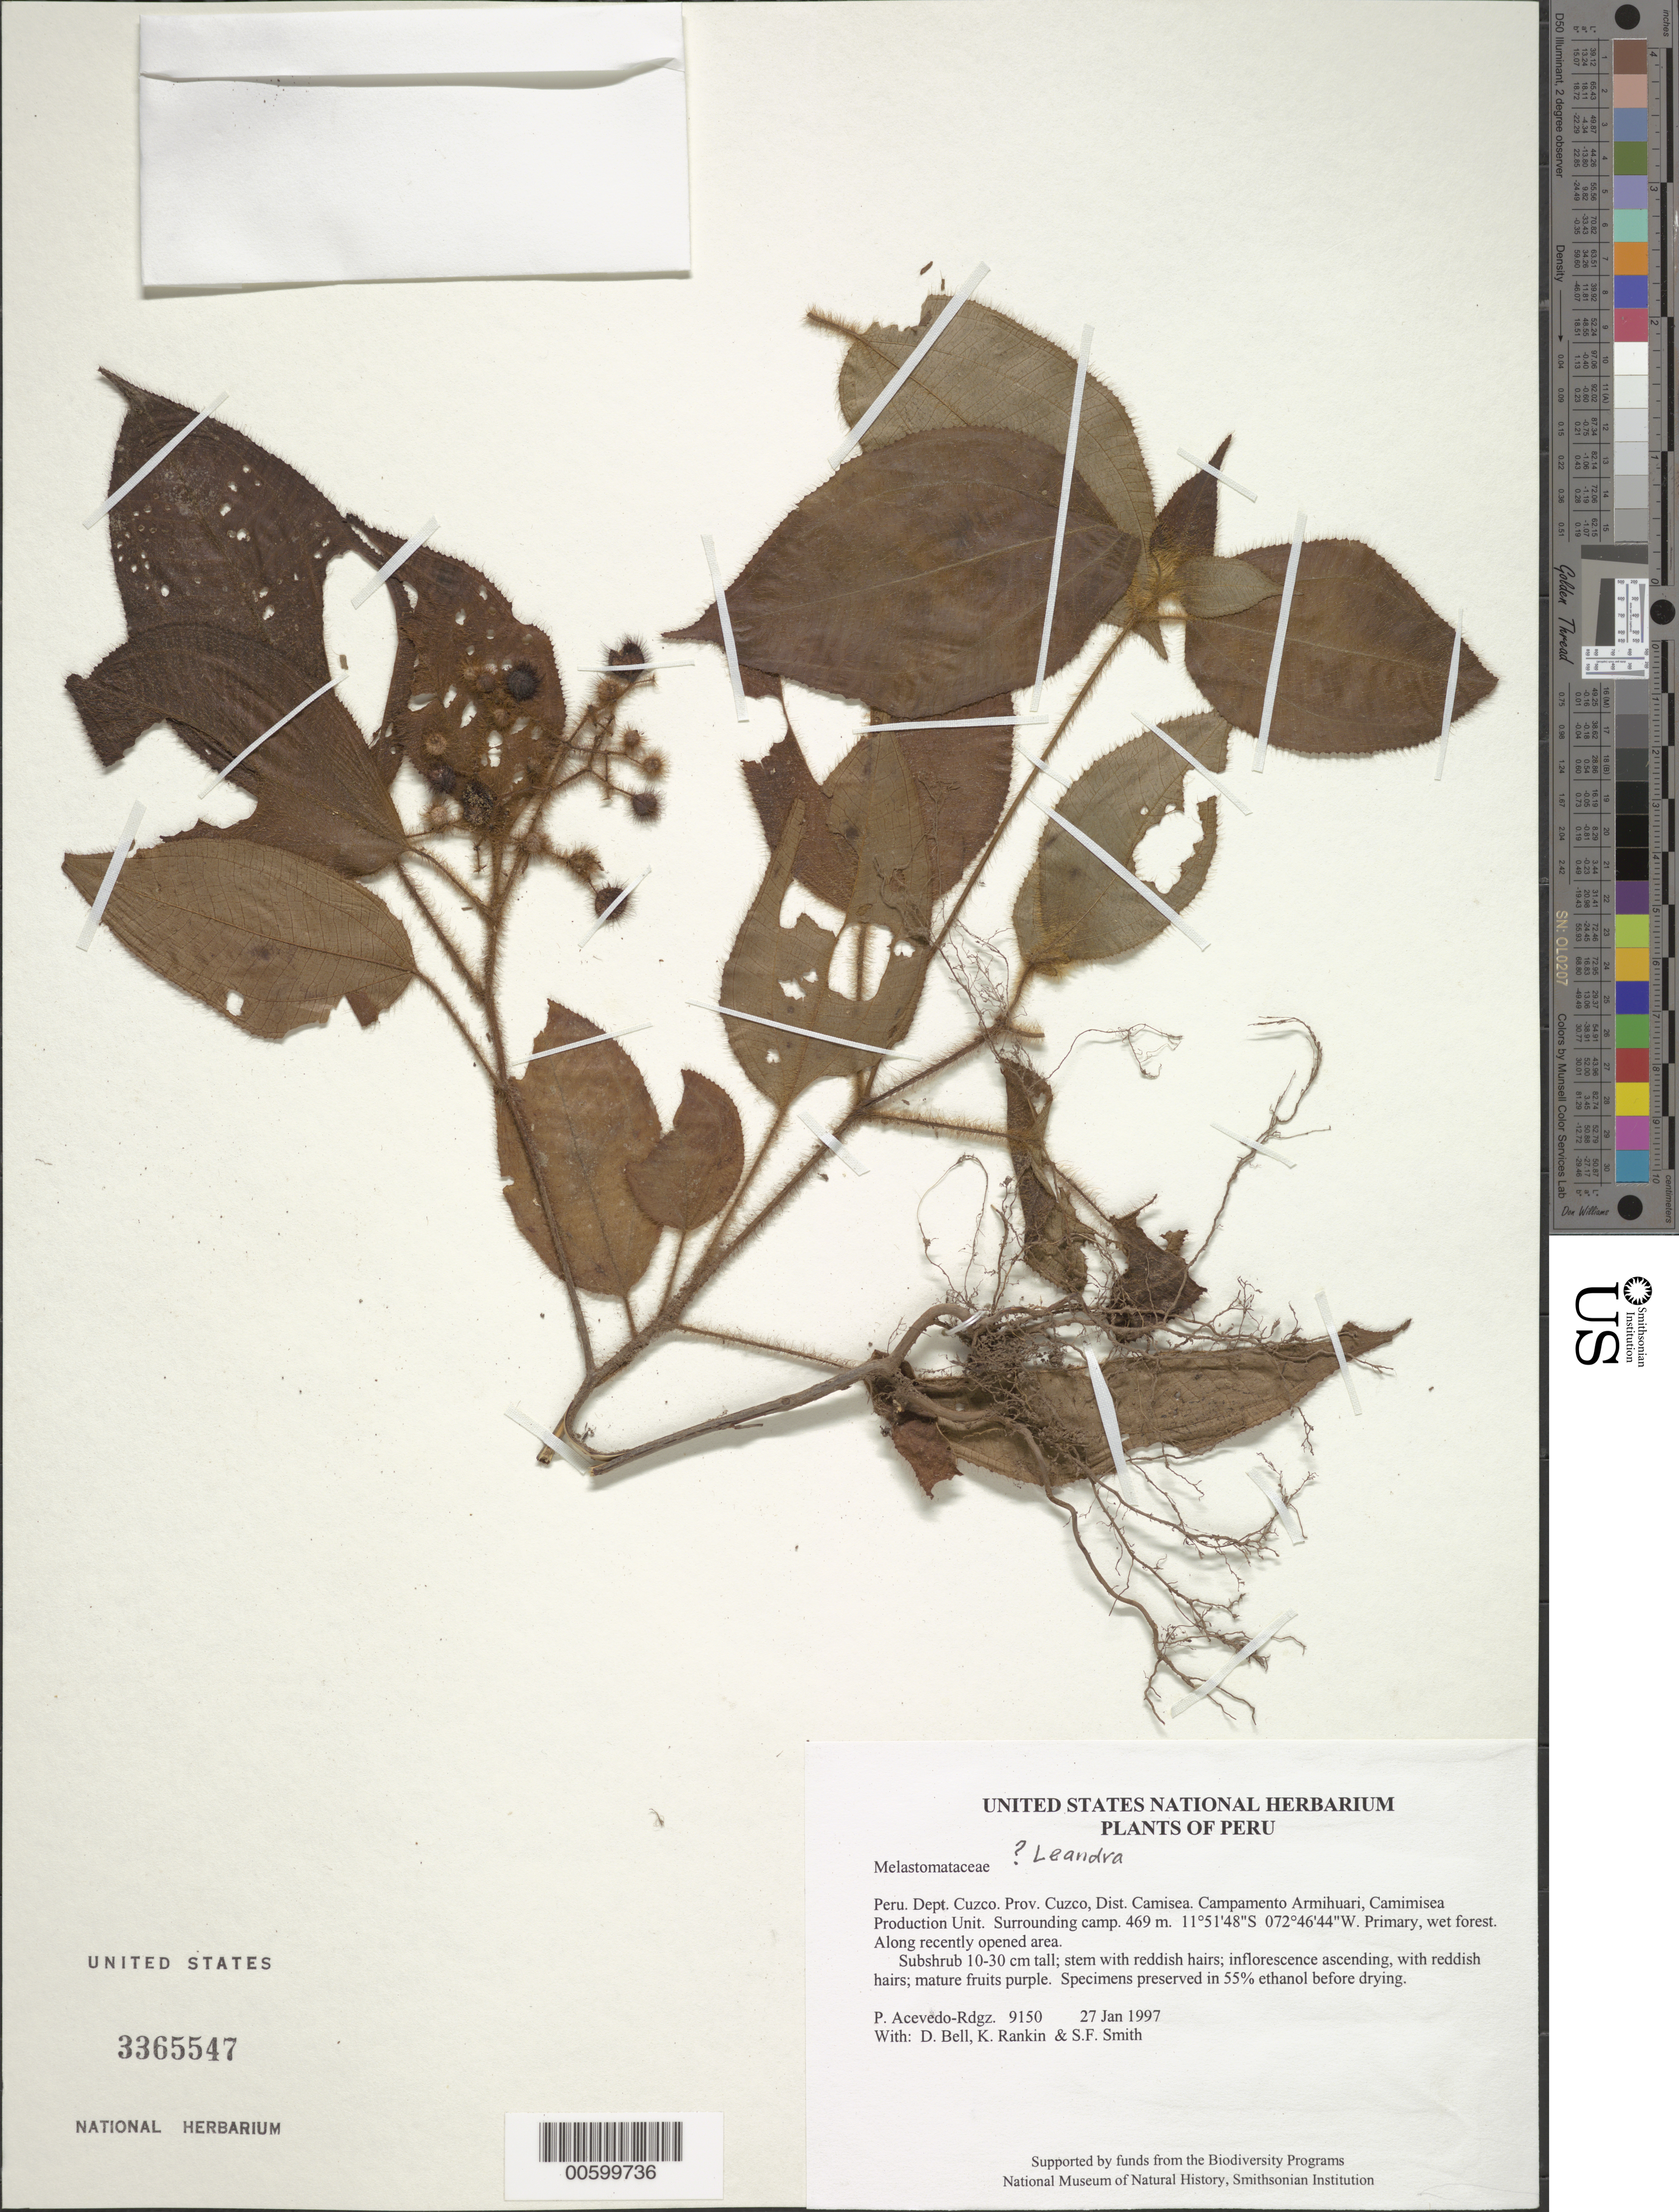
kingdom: Plantae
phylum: Tracheophyta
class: Magnoliopsida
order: Myrtales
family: Melastomataceae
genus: Leandra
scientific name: Leandra sp.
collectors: P. Acevedo-Rodr., D. A. Bell, K. B. Rankin & S.F. Smith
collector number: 9150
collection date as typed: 27 Jan 1997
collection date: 1997-01-27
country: Peru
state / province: Cusco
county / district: Cusco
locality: Districto Camisea, Campamento Armihuari, Camimisea Production Unit. Surrounding camp.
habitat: Primary, wet forest. Along recently opened area.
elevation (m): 469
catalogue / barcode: US 3365547